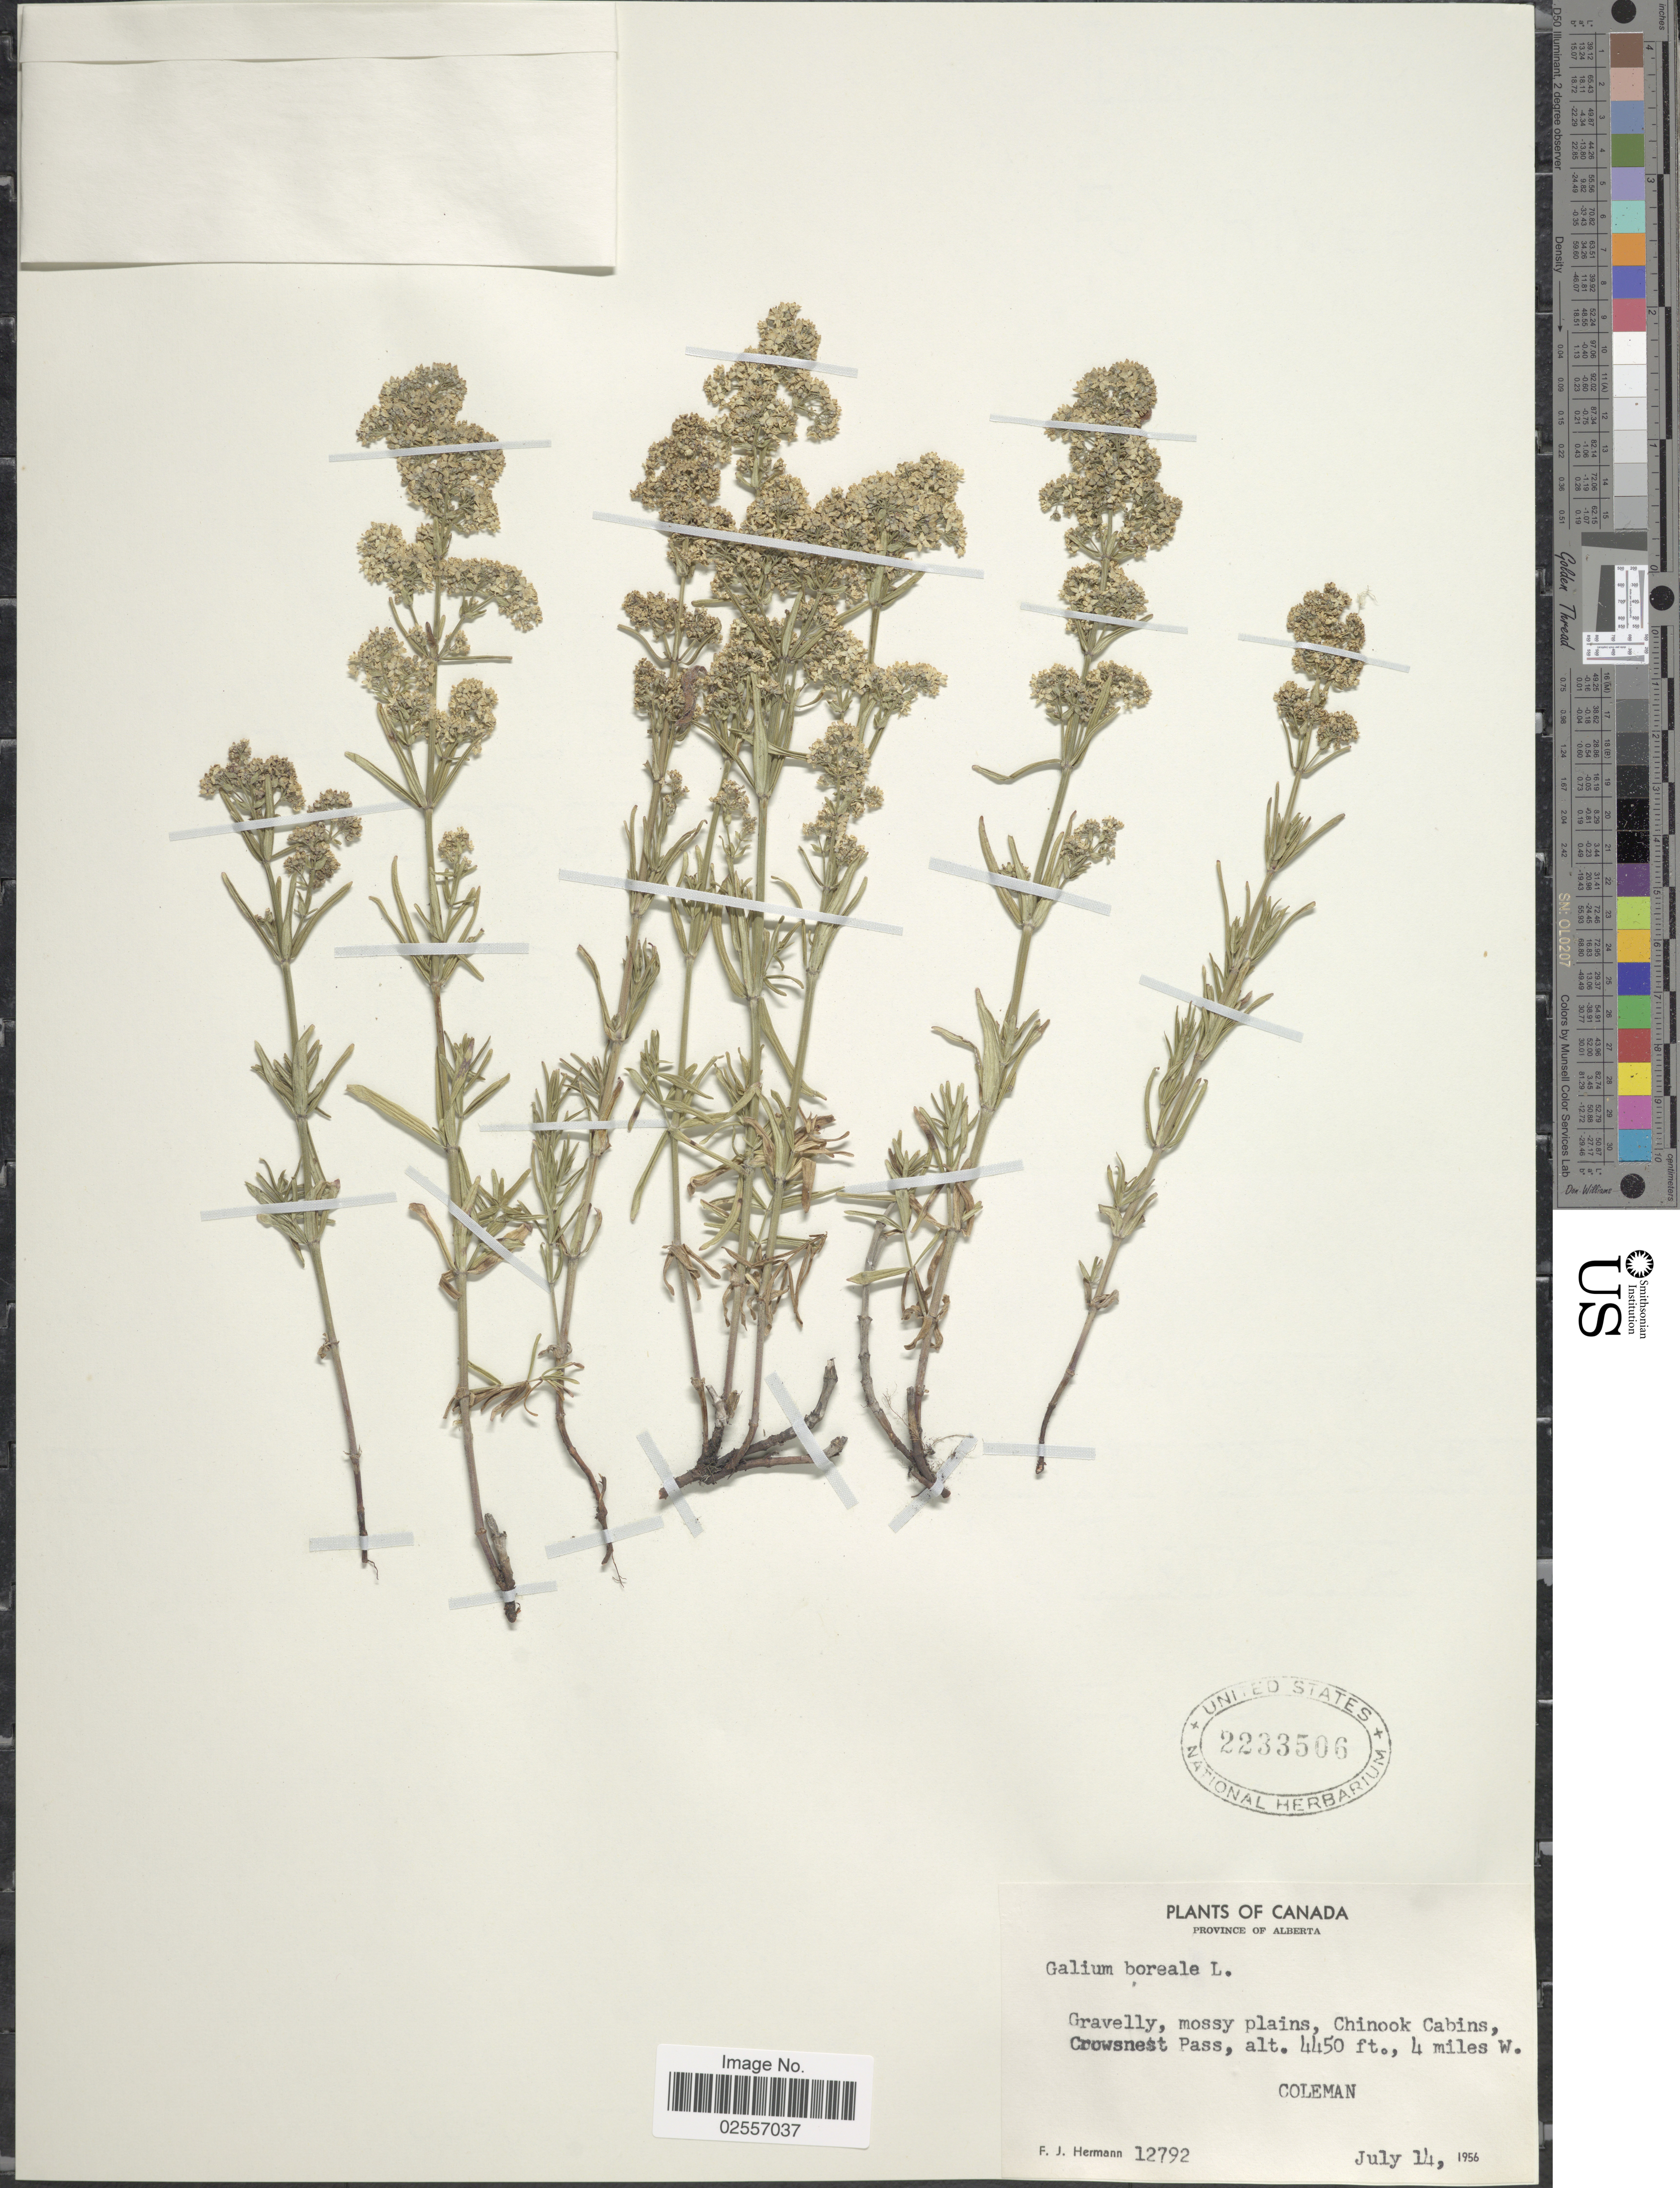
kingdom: Plantae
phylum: Tracheophyta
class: Magnoliopsida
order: Gentianales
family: Rubiaceae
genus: Galium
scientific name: Galium boreale L.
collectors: F. J. Hermann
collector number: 12792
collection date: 1956-07-14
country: Canada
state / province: Alberta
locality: Chinook Cabins, Crowsnest Pass, 4 miles W Coleman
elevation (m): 1356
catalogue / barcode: US 2233506